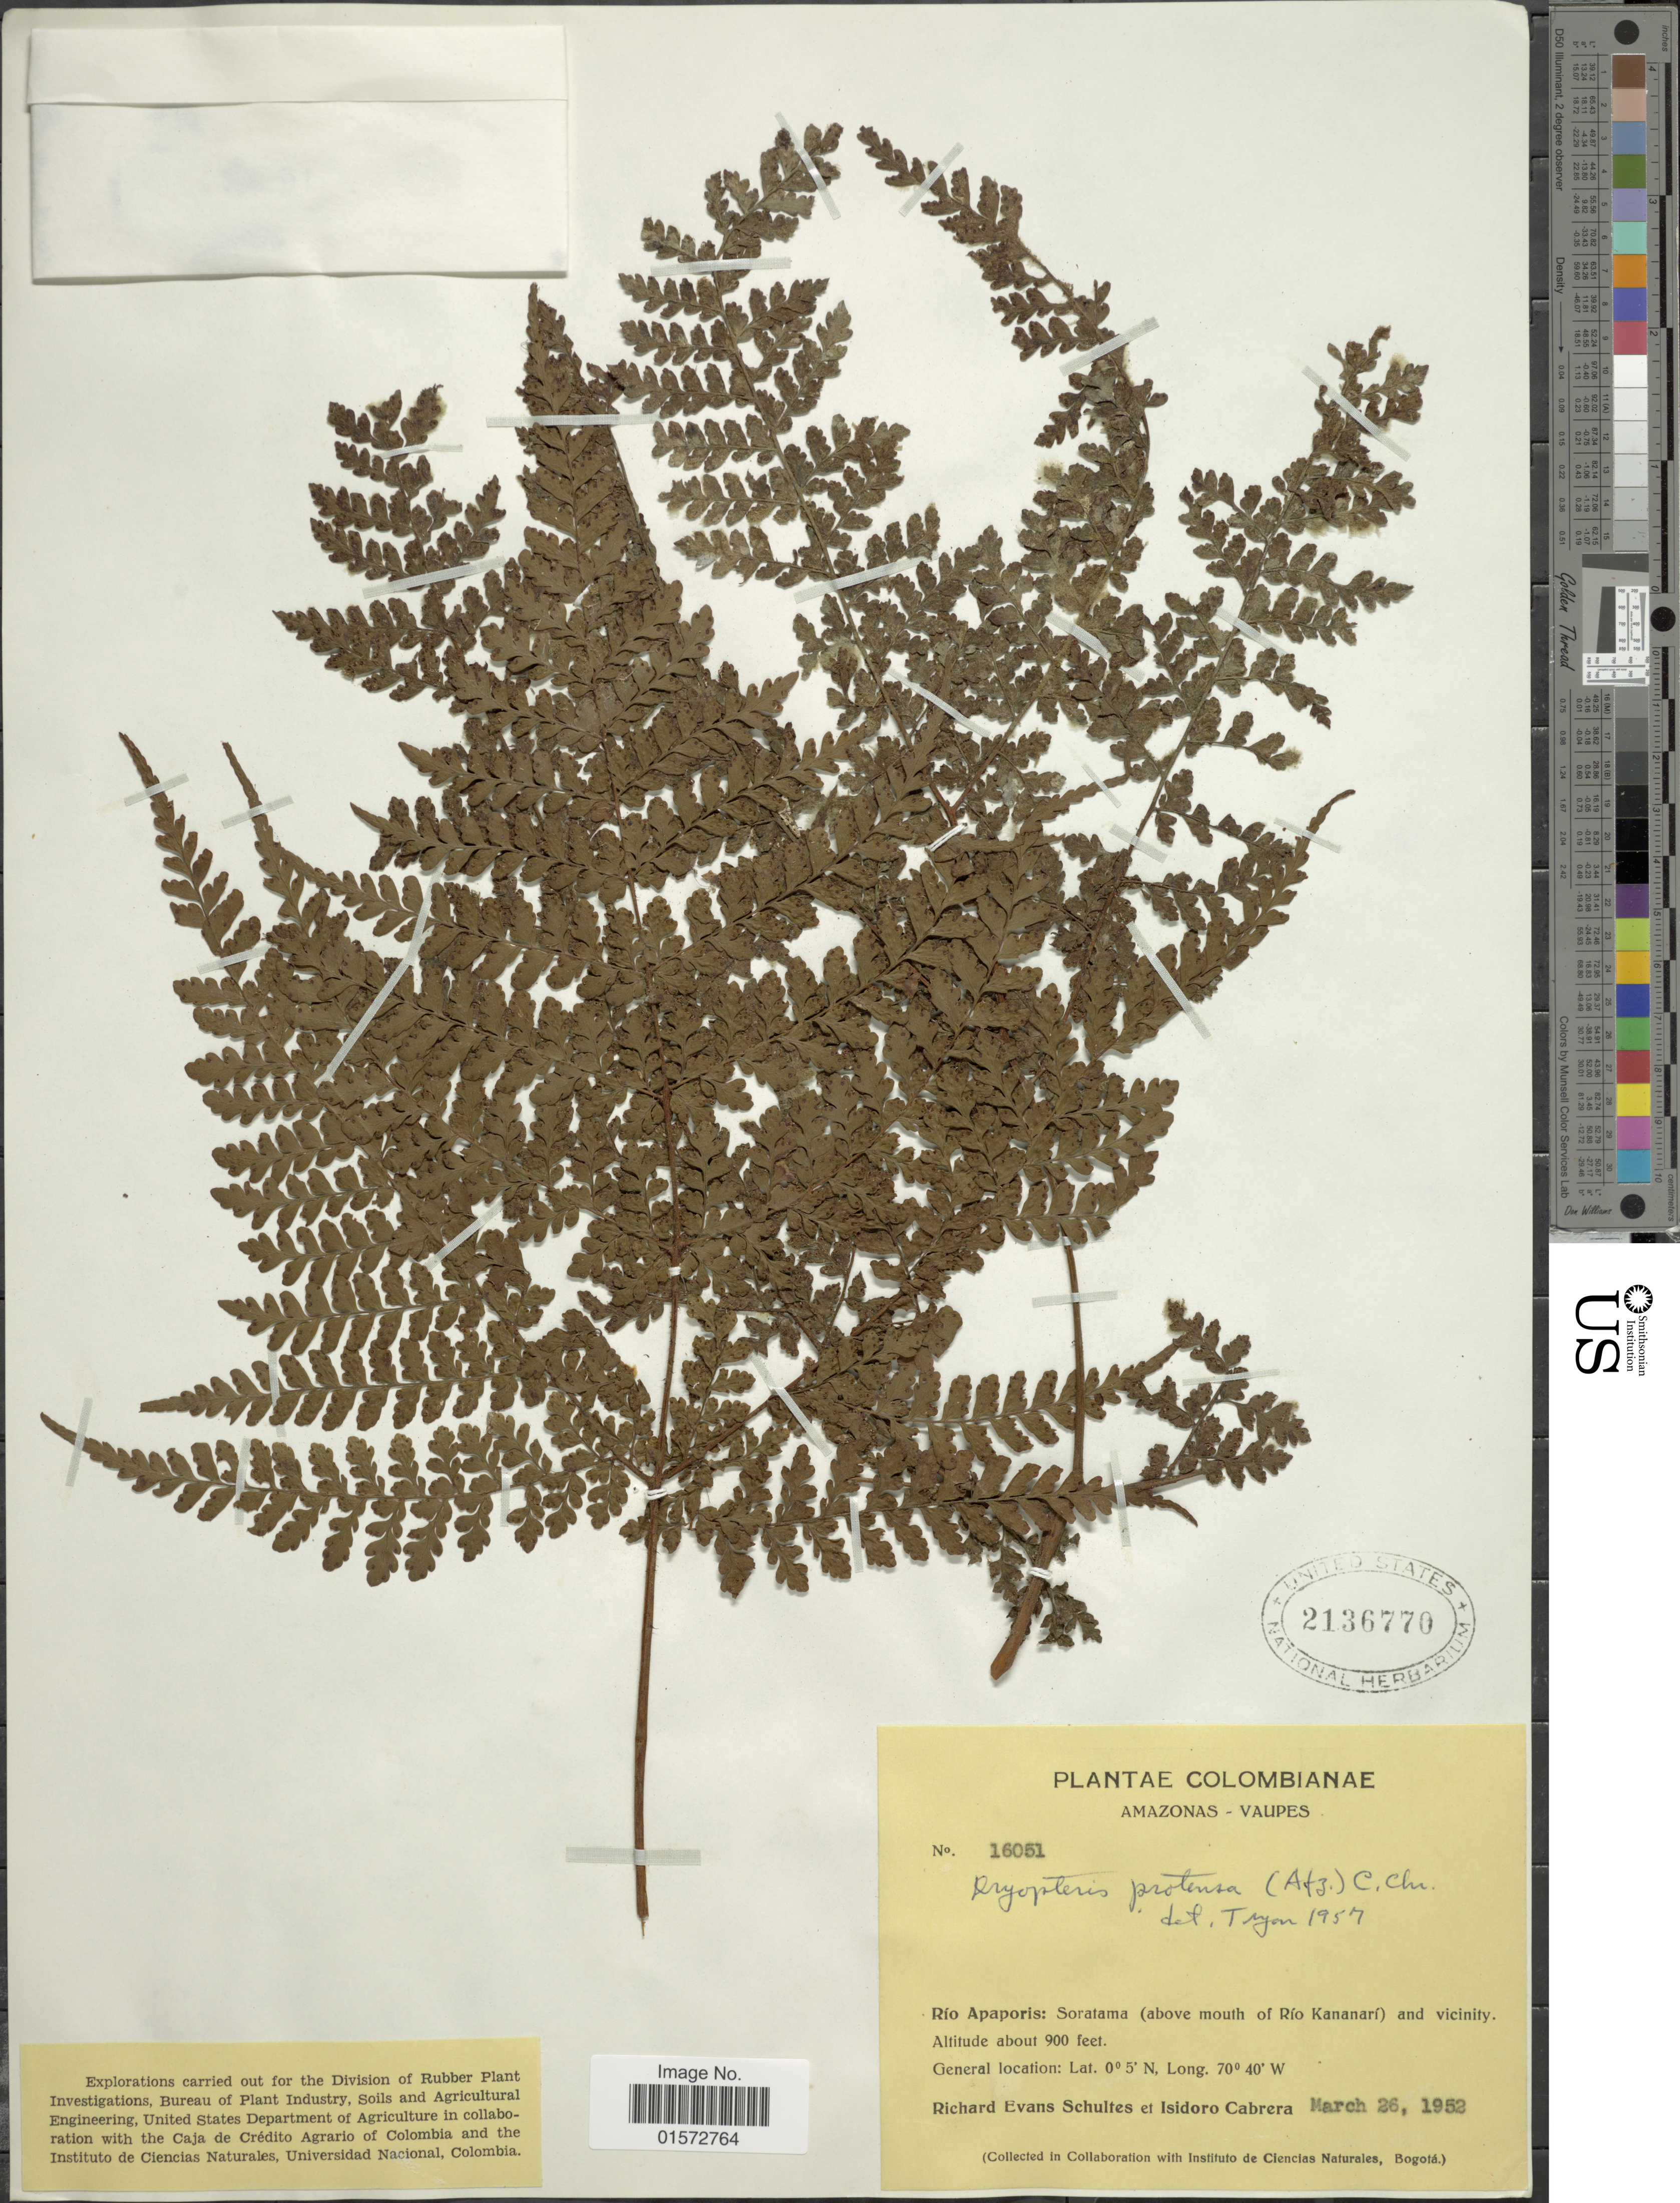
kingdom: Plantae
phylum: Tracheophyta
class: Polypodiopsida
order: Polypodiales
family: Tectariaceae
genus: Triplophyllum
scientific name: Triplophyllum dicksonioides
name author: (Fée) Holttum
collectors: R. E. Schultes & I. Cabrera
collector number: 16051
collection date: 1952-03-26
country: Colombia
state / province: Amazônas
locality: Amazonas-Vaupes, Río Apaporis: Soratama (above mouth of Río Kananari) and vicinity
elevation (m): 274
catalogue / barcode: US 2136770